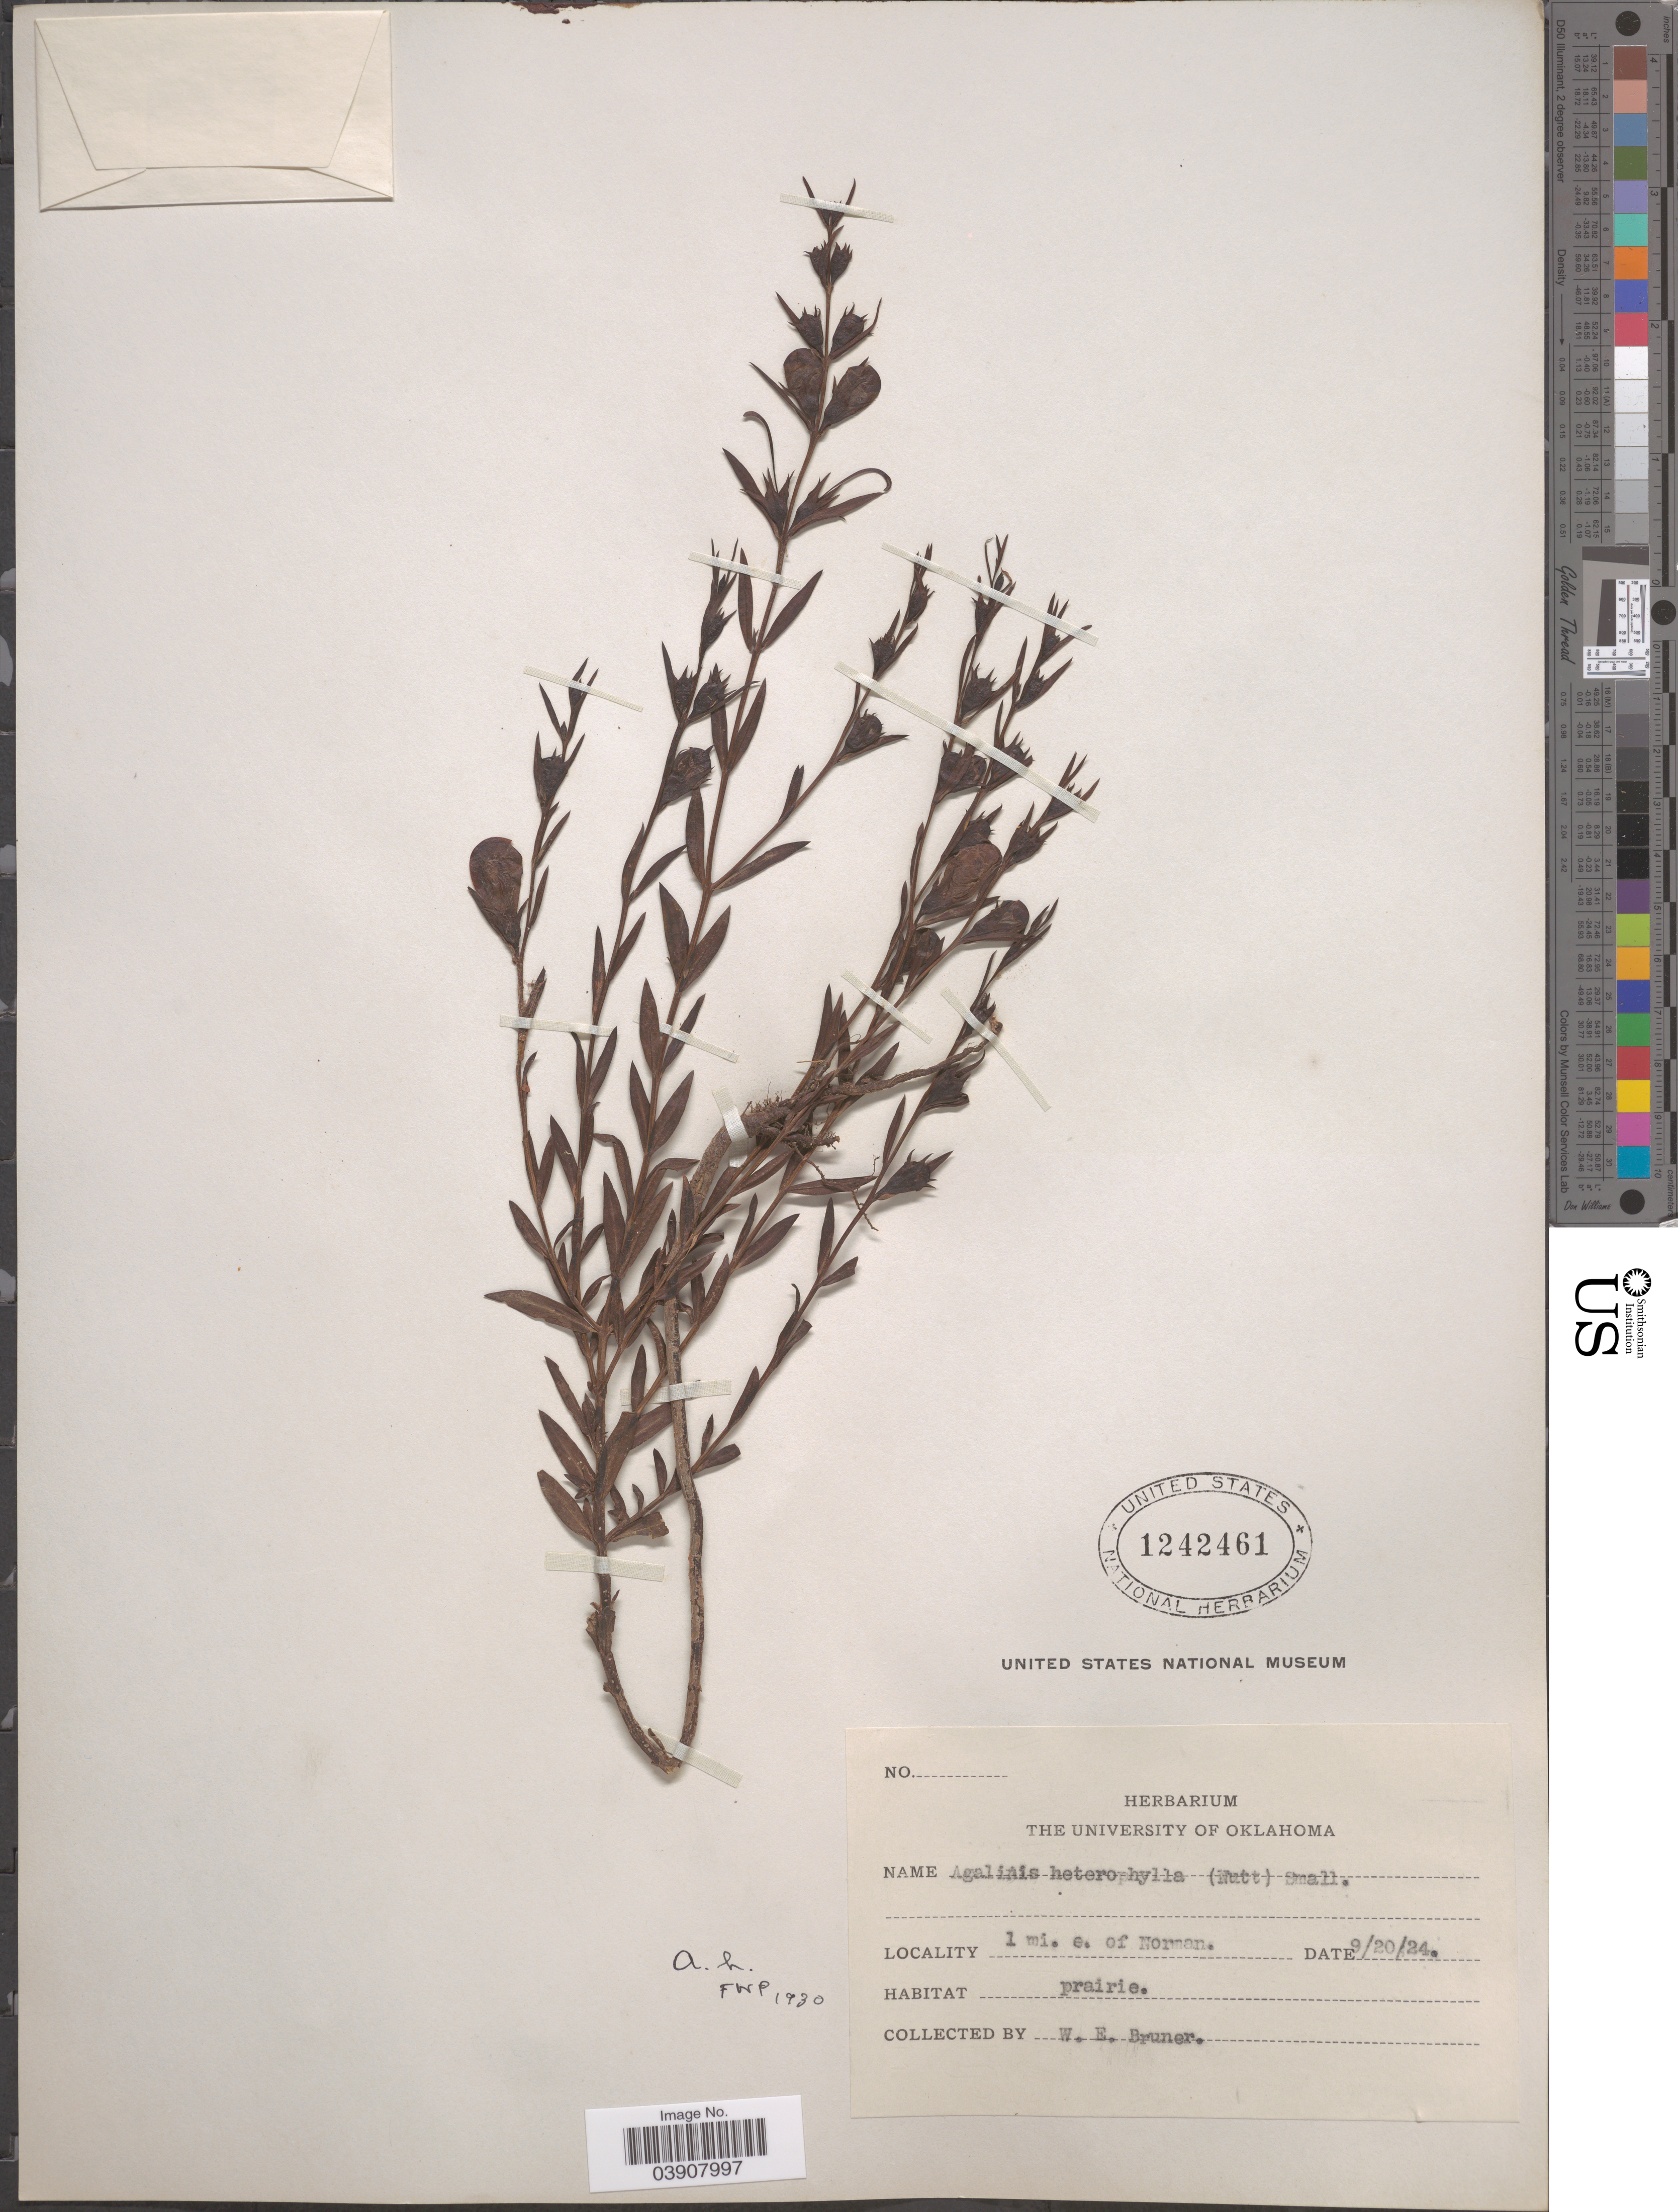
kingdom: Plantae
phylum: Tracheophyta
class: Magnoliopsida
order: Lamiales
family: Orobanchaceae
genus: Agalinis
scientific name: Agalinis heterophylla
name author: (Nutt.) Small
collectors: W. Bruner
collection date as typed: Transcribed d/m/y: 20/9/24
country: United States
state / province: Oklahoma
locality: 1 mi. e. of Norman.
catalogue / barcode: US 1242461